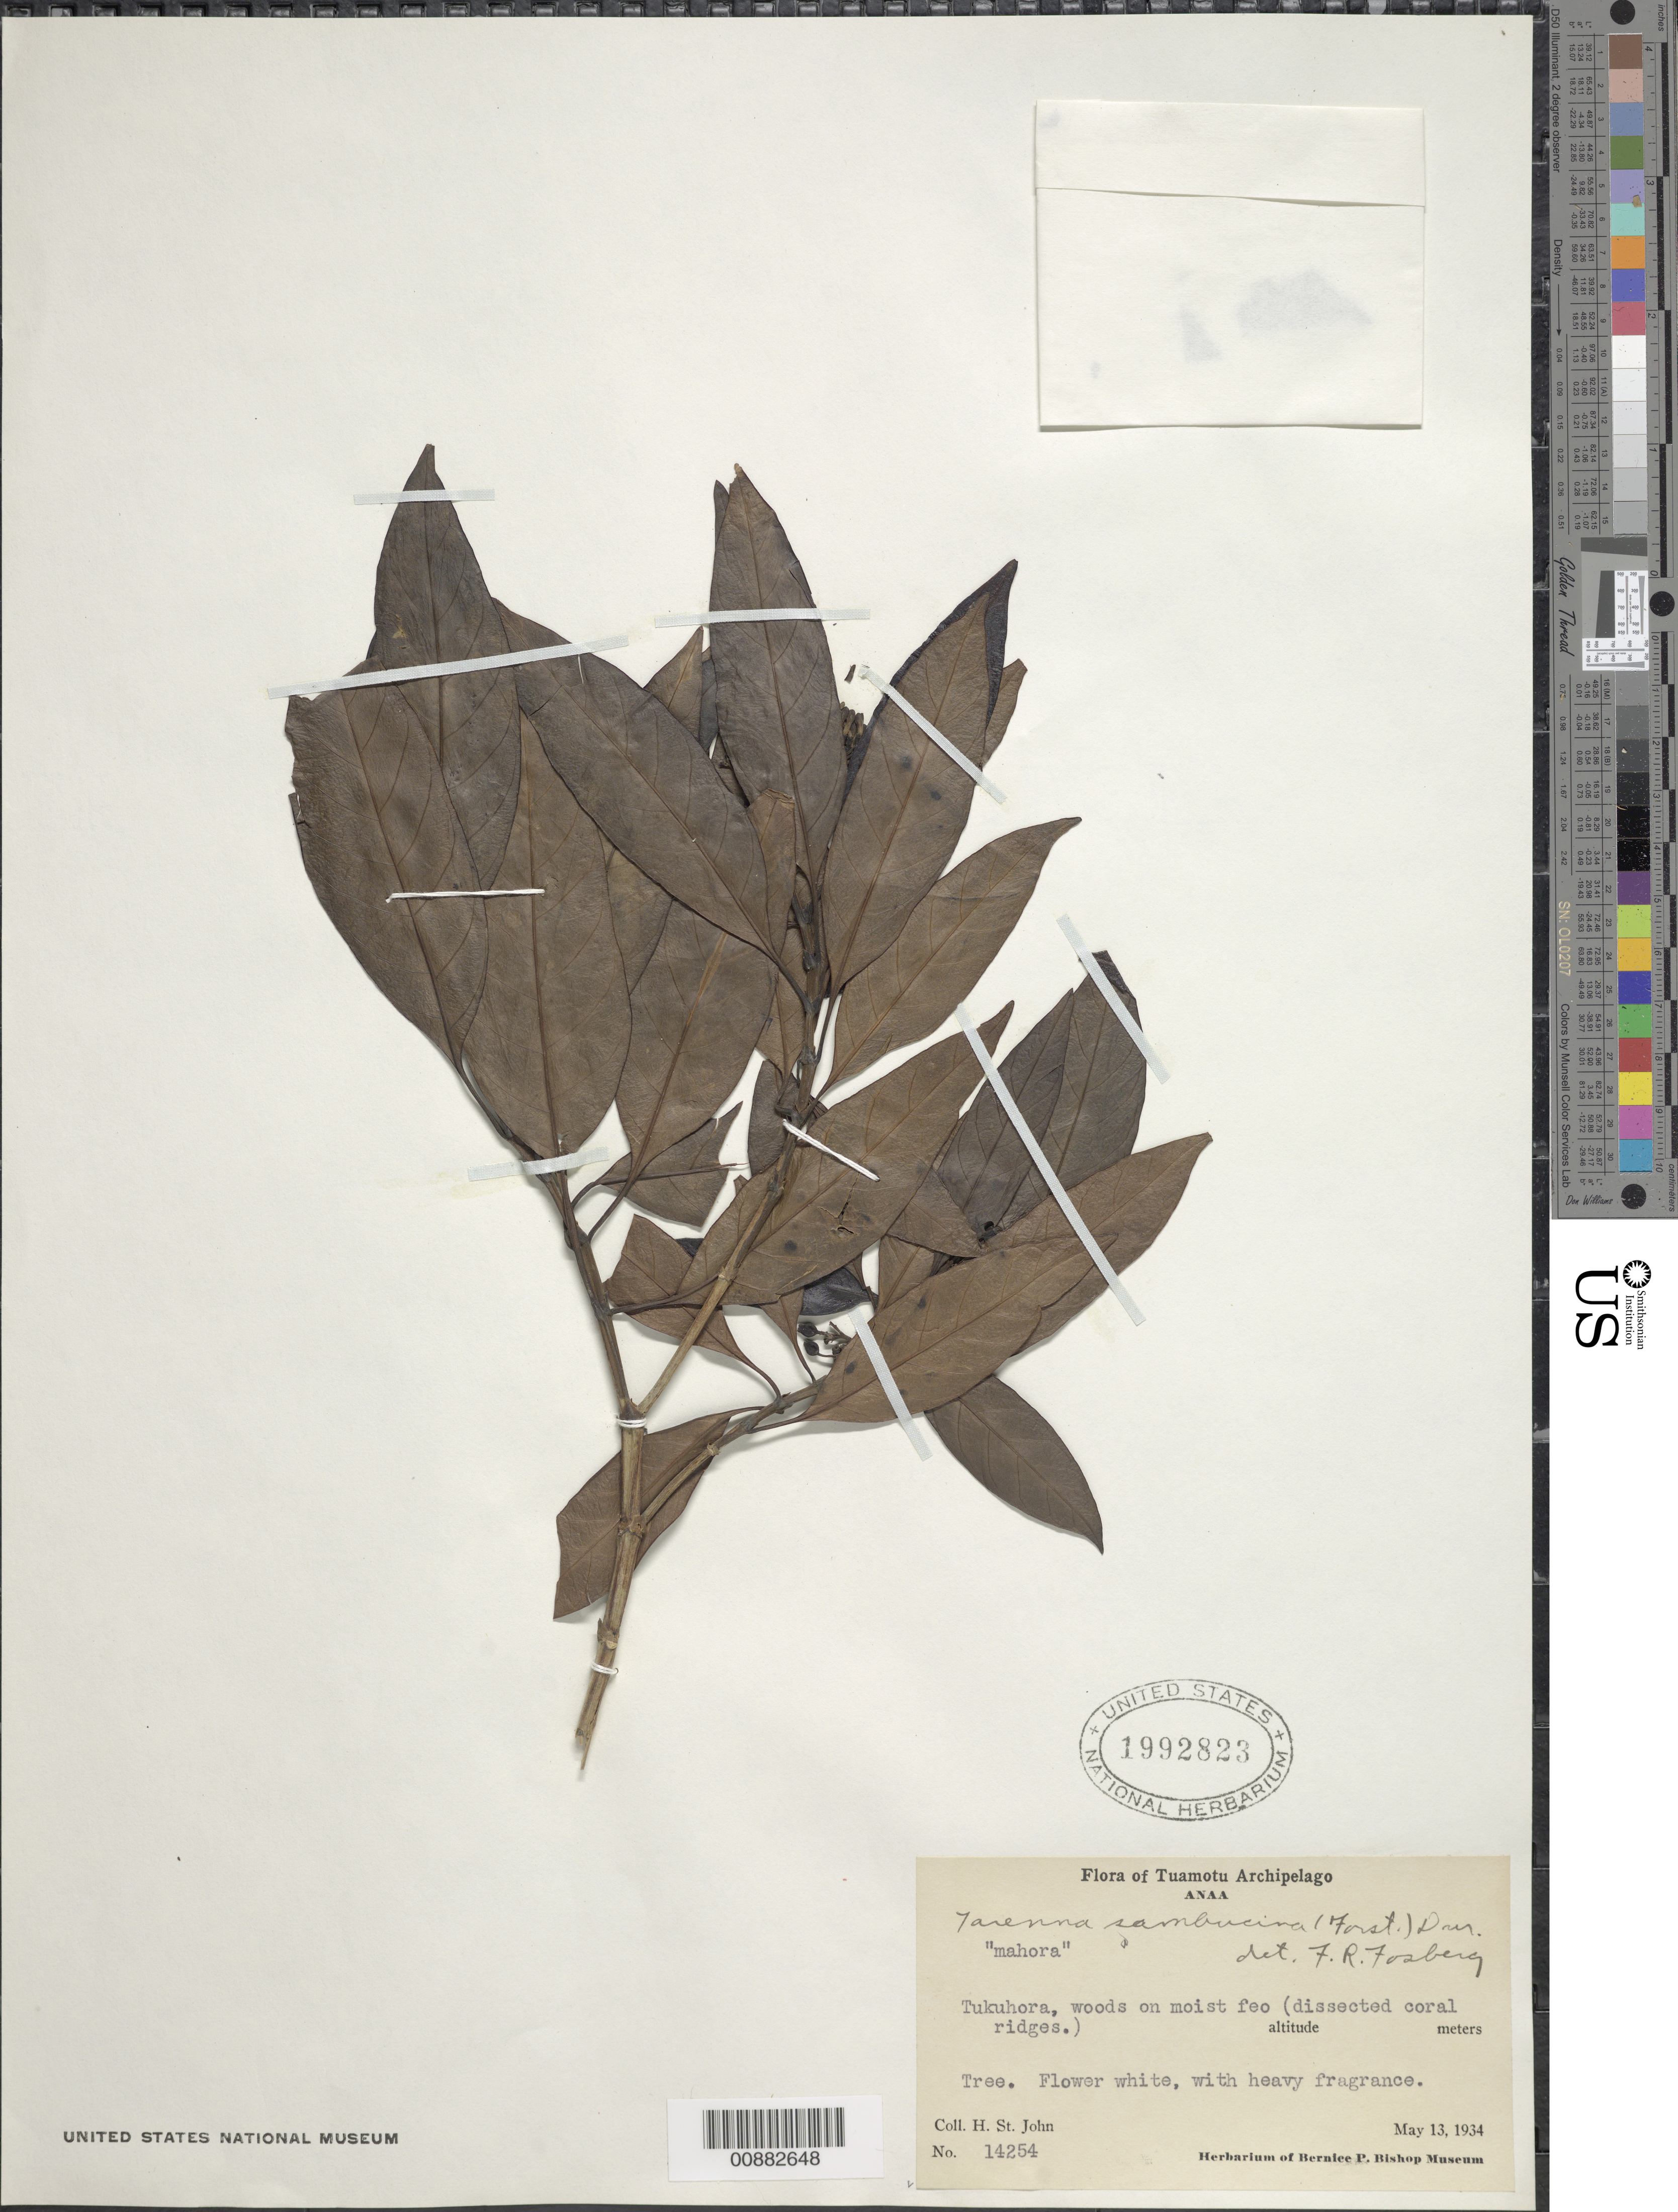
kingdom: Plantae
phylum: Tracheophyta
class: Magnoliopsida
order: Gentianales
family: Rubiaceae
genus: Tarenna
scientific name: Tarenna sambucina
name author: (G. Forst.) Drake ex Durand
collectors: H. St. John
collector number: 14254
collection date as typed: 13 May 1934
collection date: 1934-05-13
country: French Polynesia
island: Anaa Atoll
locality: Tukuhora, woods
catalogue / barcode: US 1992823